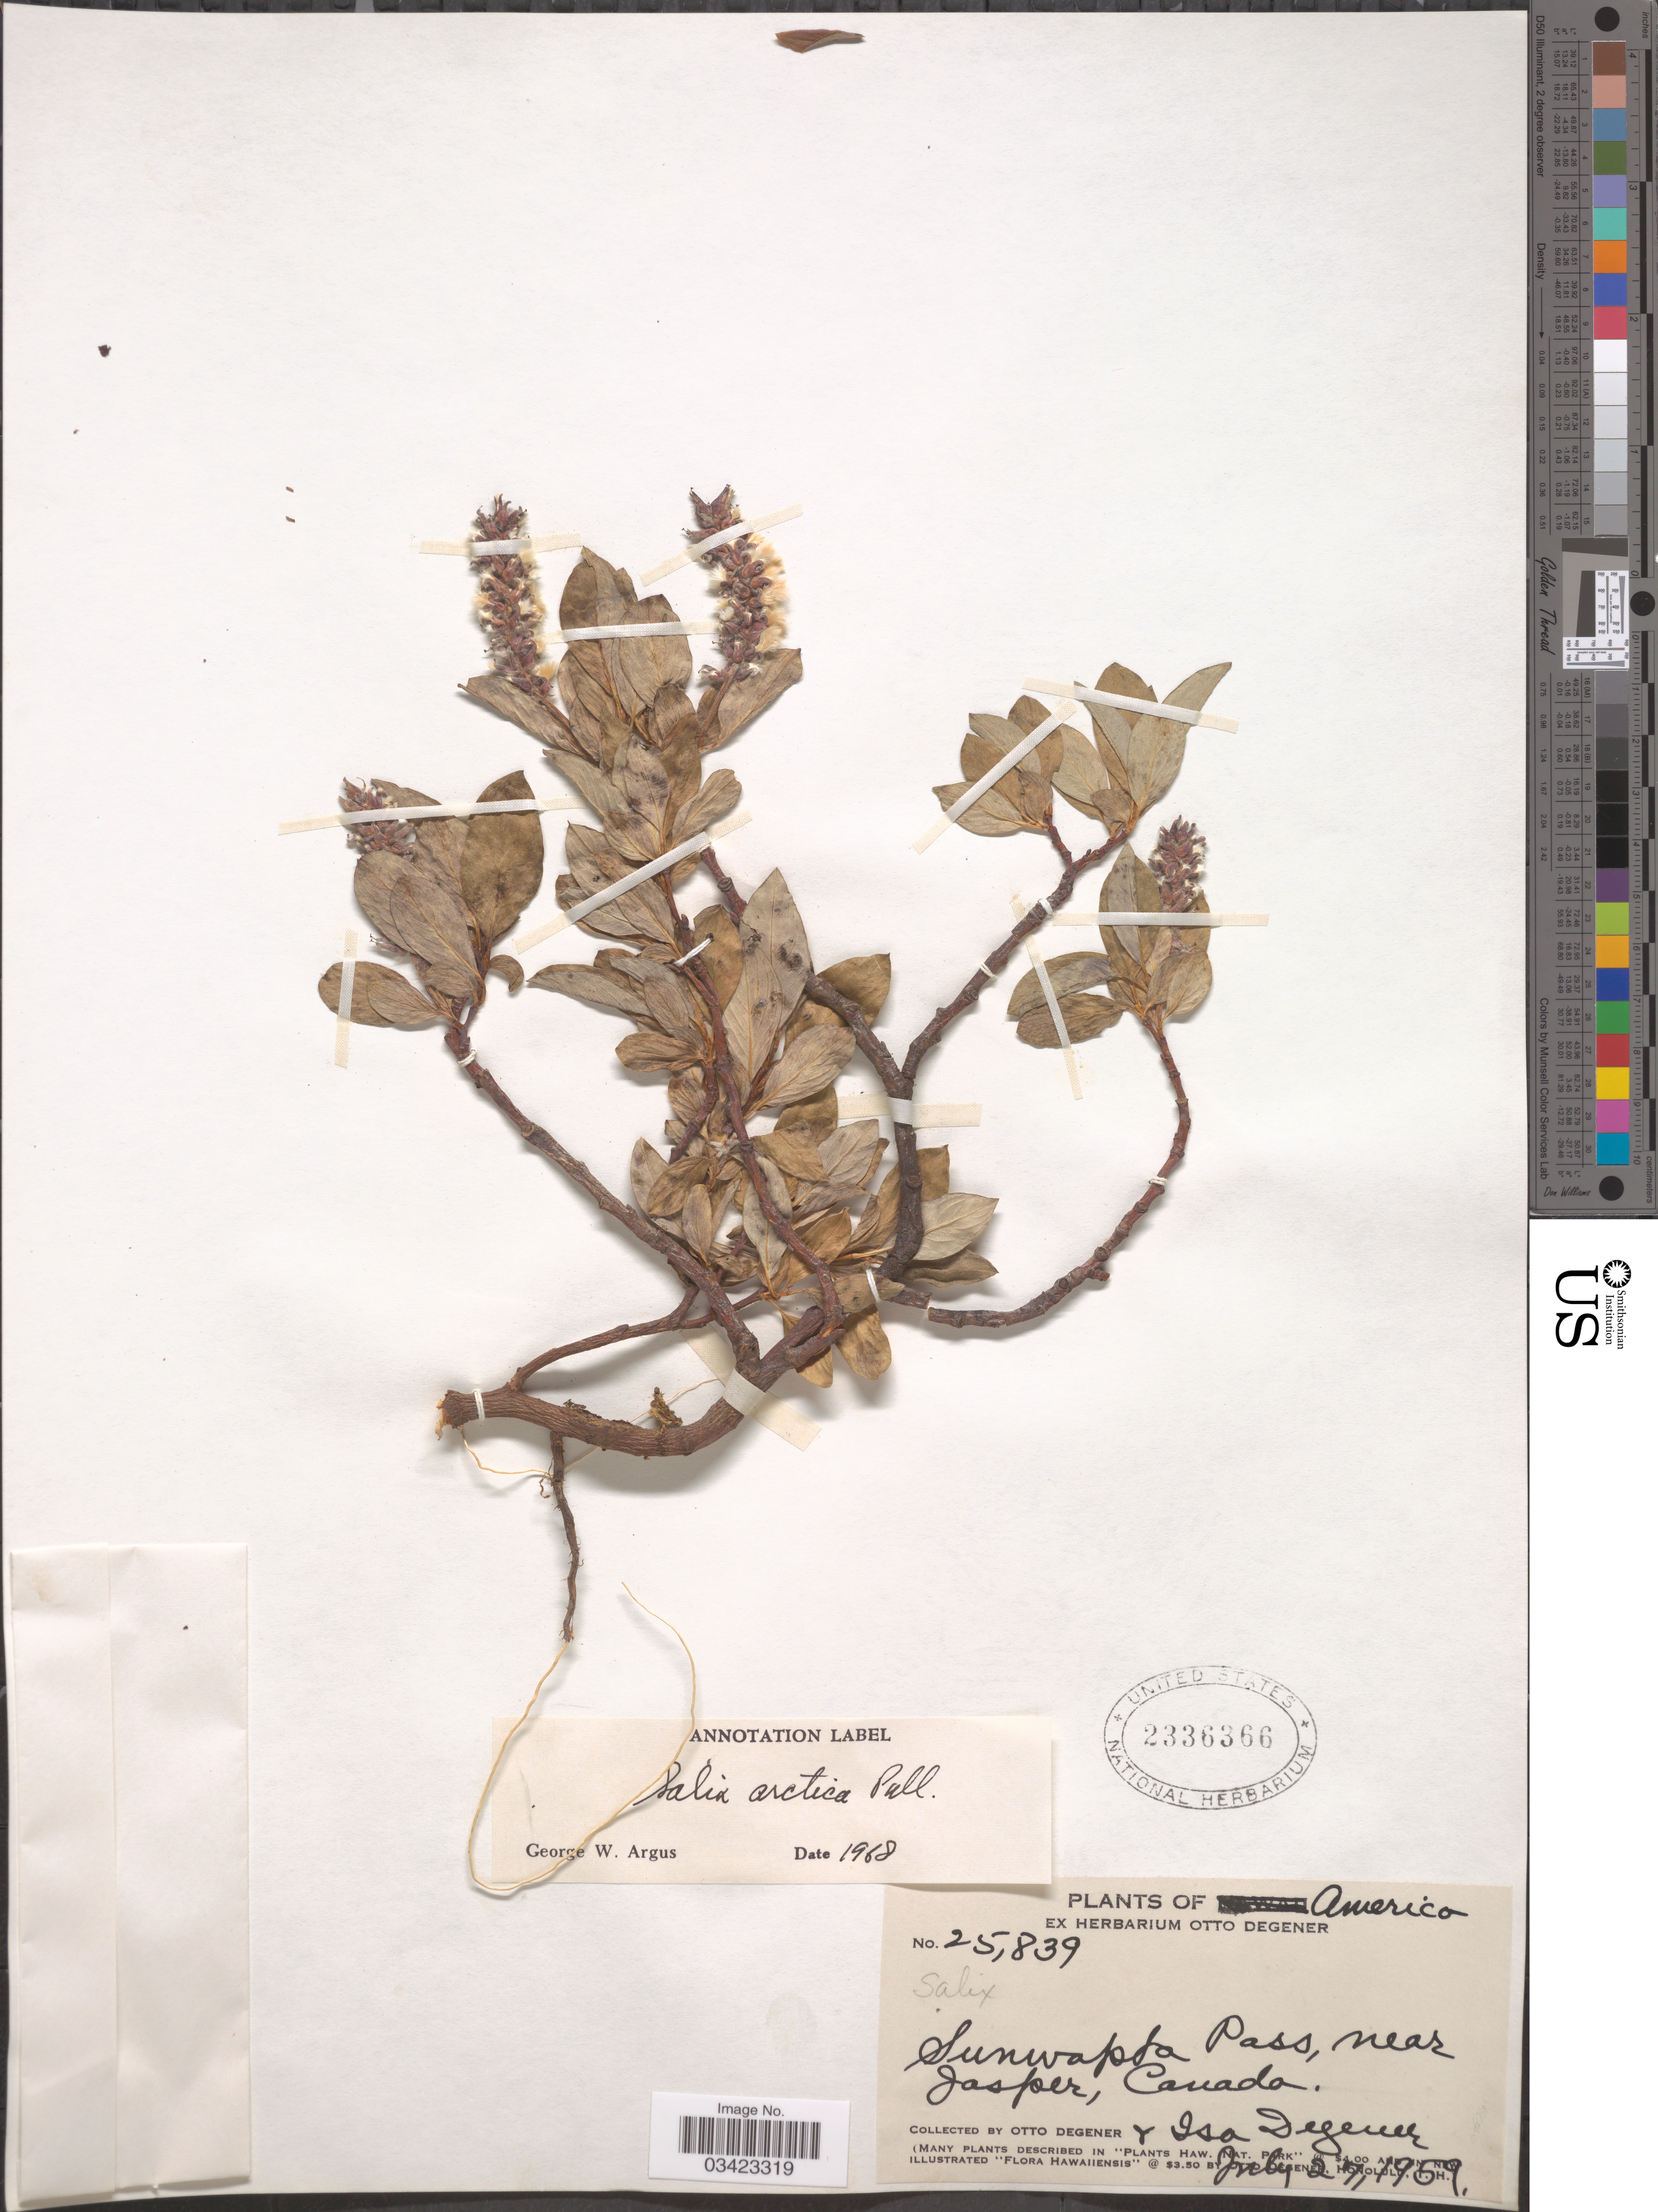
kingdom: Plantae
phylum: Tracheophyta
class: Magnoliopsida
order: Malpighiales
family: Salicaceae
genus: Salix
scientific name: Salix arctica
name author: Pall.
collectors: O. Degener & I. Degener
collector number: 25839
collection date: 1959-07-27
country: Canada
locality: America. Sunwapta Pass, near Jasper.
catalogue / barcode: US 2336366